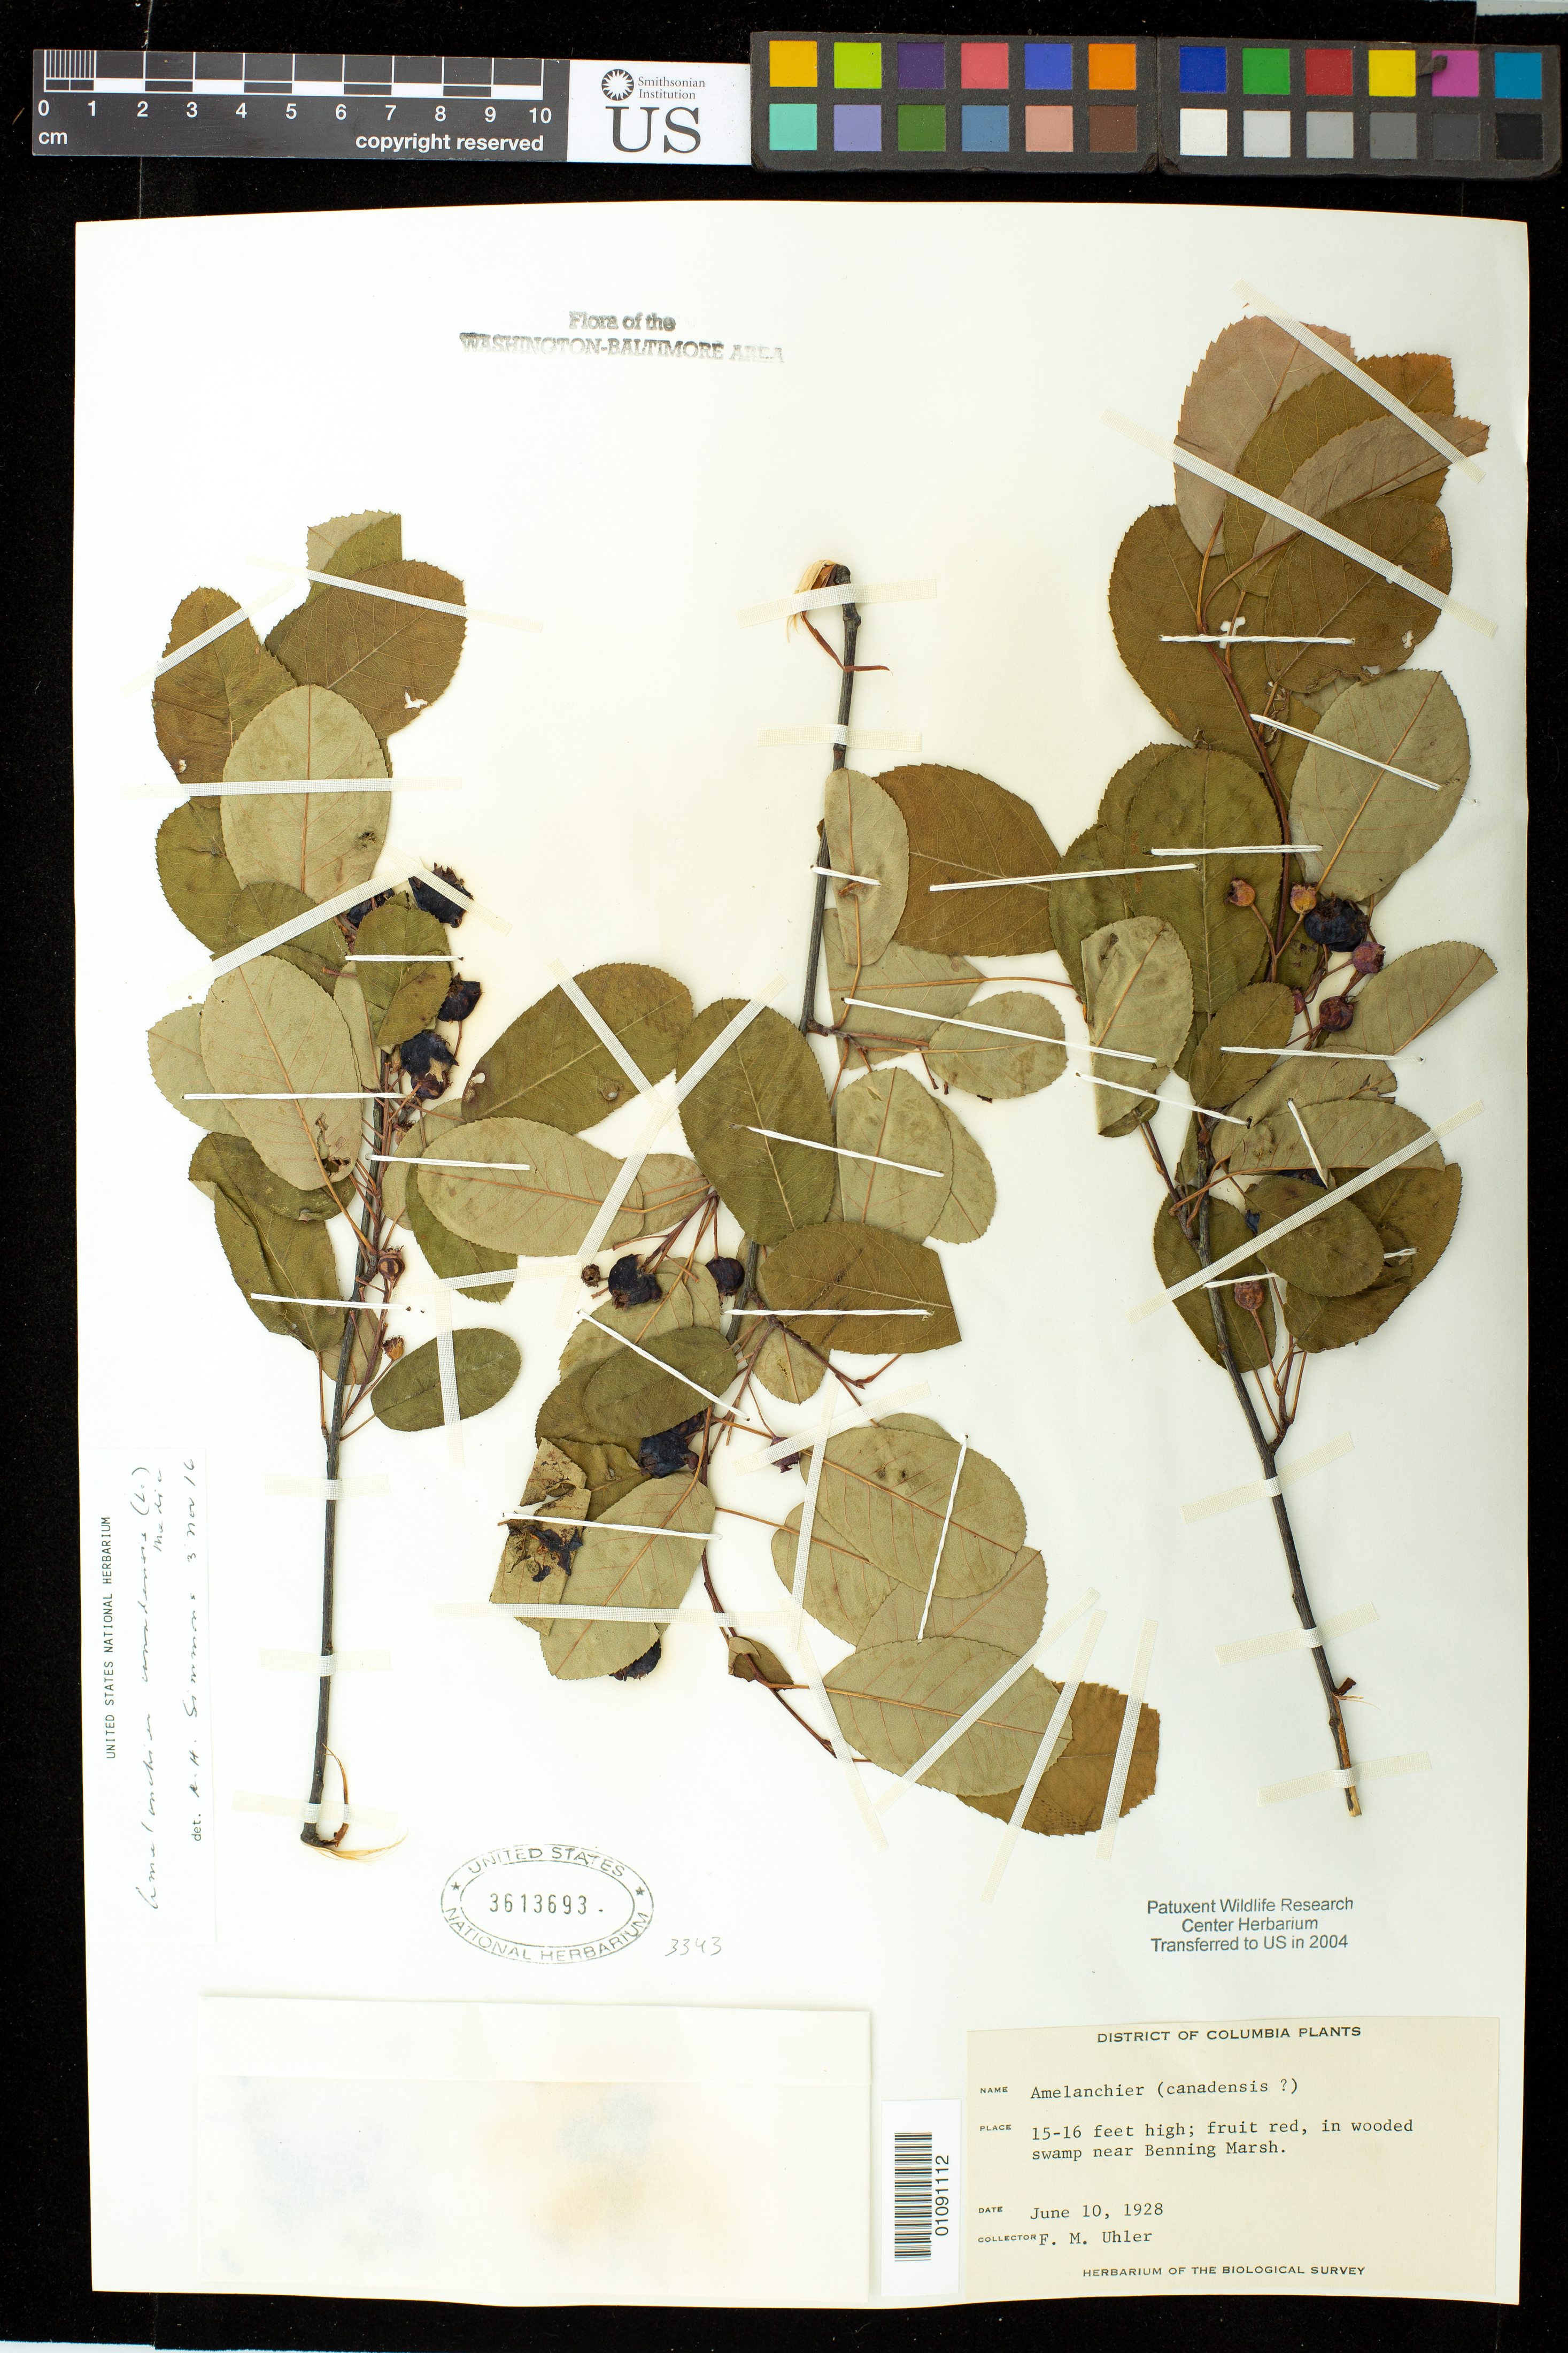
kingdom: Plantae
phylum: Tracheophyta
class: Magnoliopsida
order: Rosales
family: Rosaceae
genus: Amelanchier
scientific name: Amelanchier sp.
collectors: F. M. Uhler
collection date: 1928-06-10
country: United States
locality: Benning Marsh.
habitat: In wooded swamp.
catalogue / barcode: US 3613693